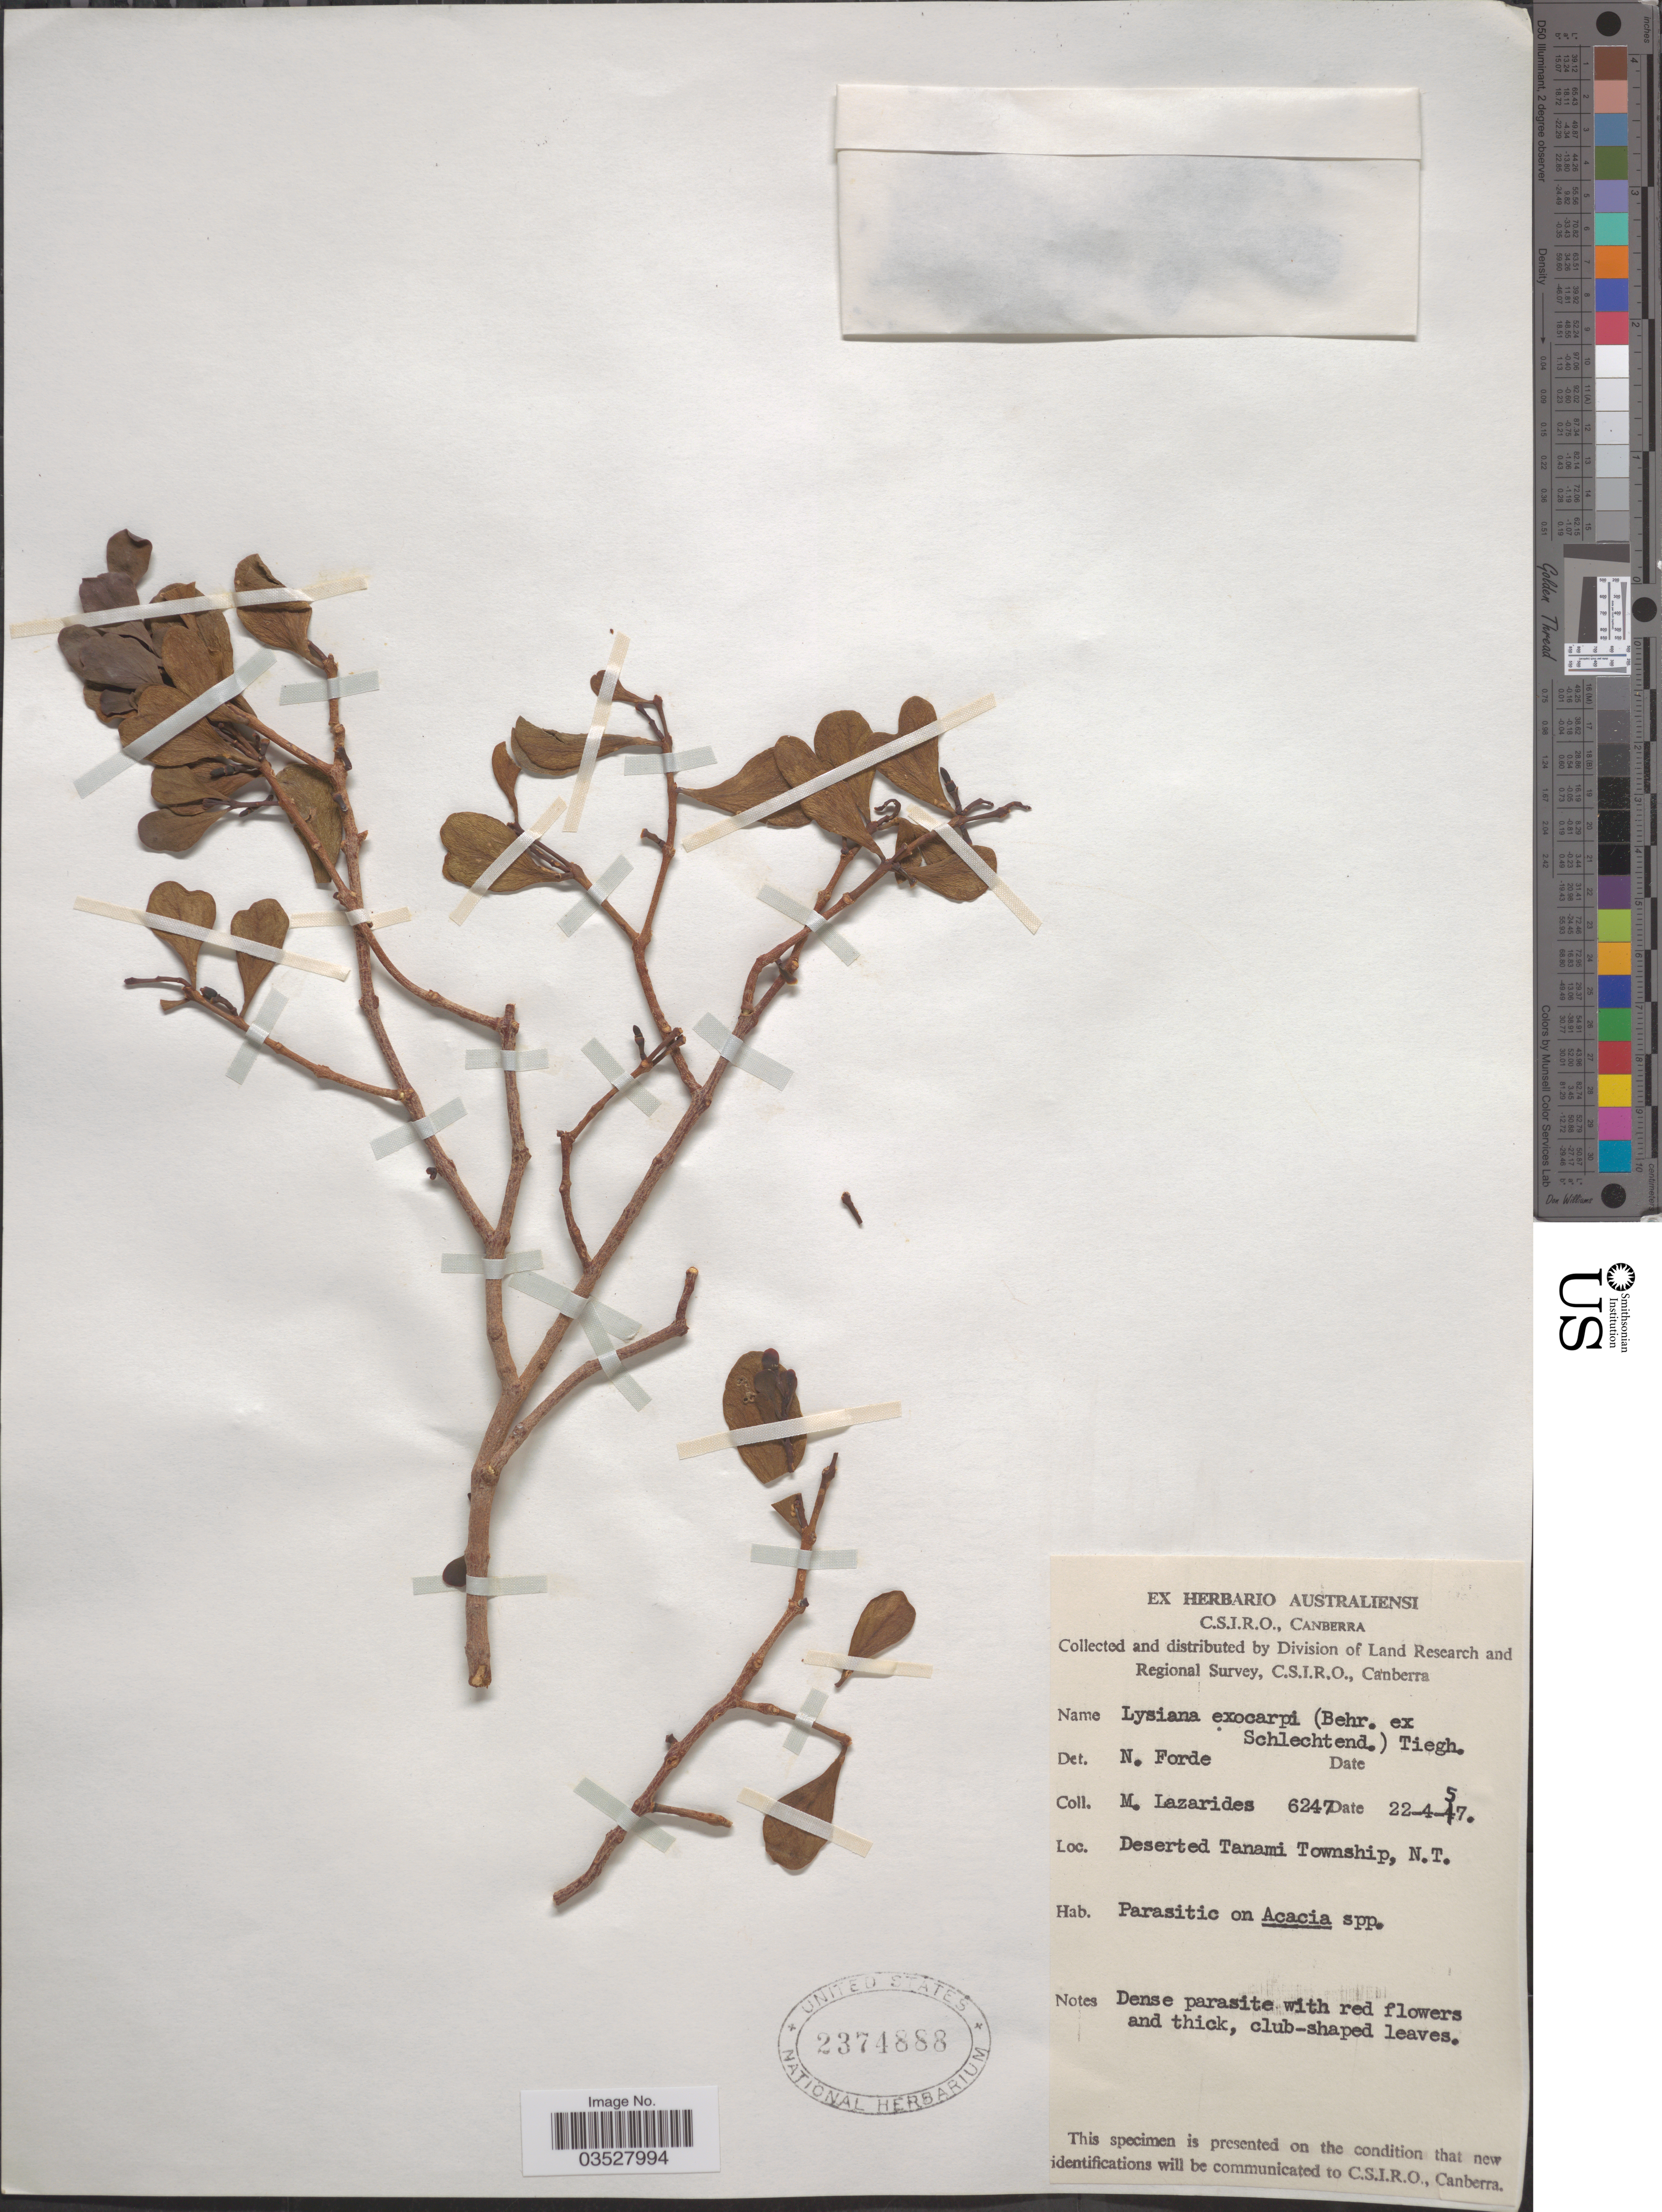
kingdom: Plantae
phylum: Tracheophyta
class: Magnoliopsida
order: Santalales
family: Loranthaceae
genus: Lysiana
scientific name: Lysiana exocarpi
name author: Tiegh.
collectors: M. Lazarides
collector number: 6247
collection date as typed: Transcribed d/m/y: 22/4/57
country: Australia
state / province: Northern Territory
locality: Deserted Tanami Township, N.T.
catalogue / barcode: US 2374888